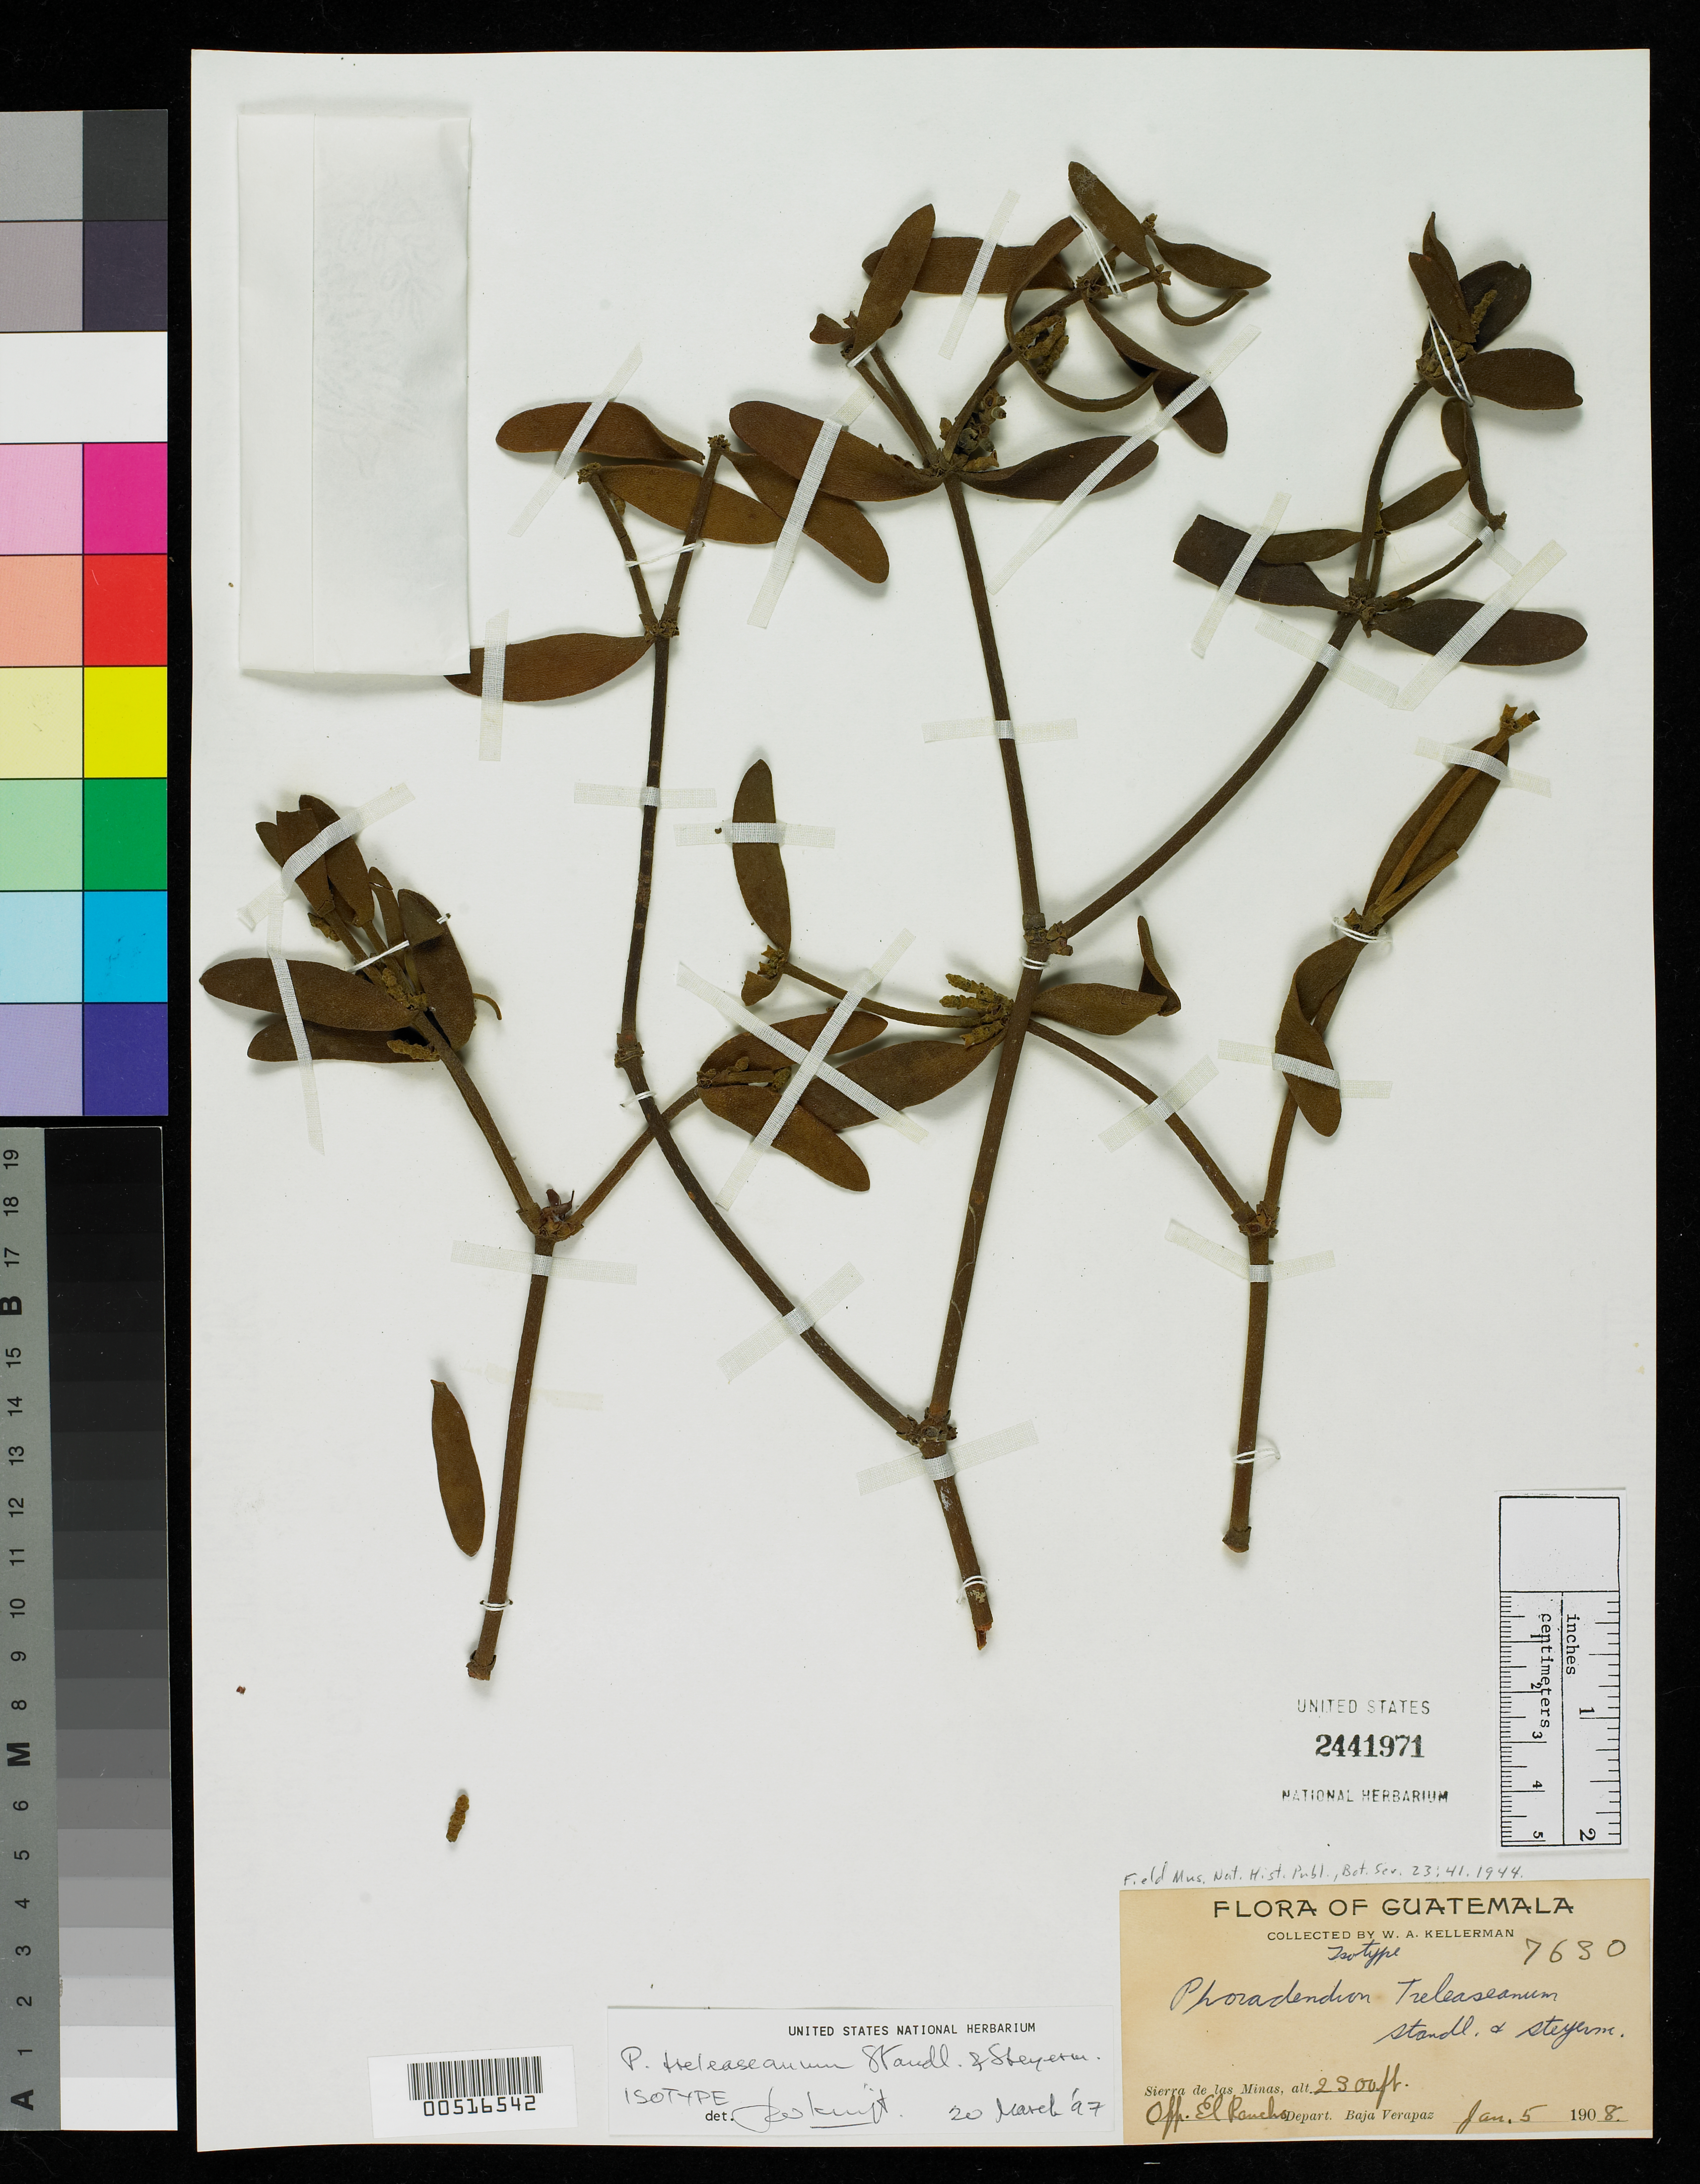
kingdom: Plantae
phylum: Tracheophyta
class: Magnoliopsida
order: Santalales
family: Viscaceae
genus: Phoradendron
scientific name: Phoradendron treleaseanum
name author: Standl. & Steyerm.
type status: Isotype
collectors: W. A. Kellerman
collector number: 7630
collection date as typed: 05 Jan 1908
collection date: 1908-01-05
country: Guatemala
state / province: Baja Verapaz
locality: Sierra de las Minas, opp. El Rancho.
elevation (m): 701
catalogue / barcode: US 2441971